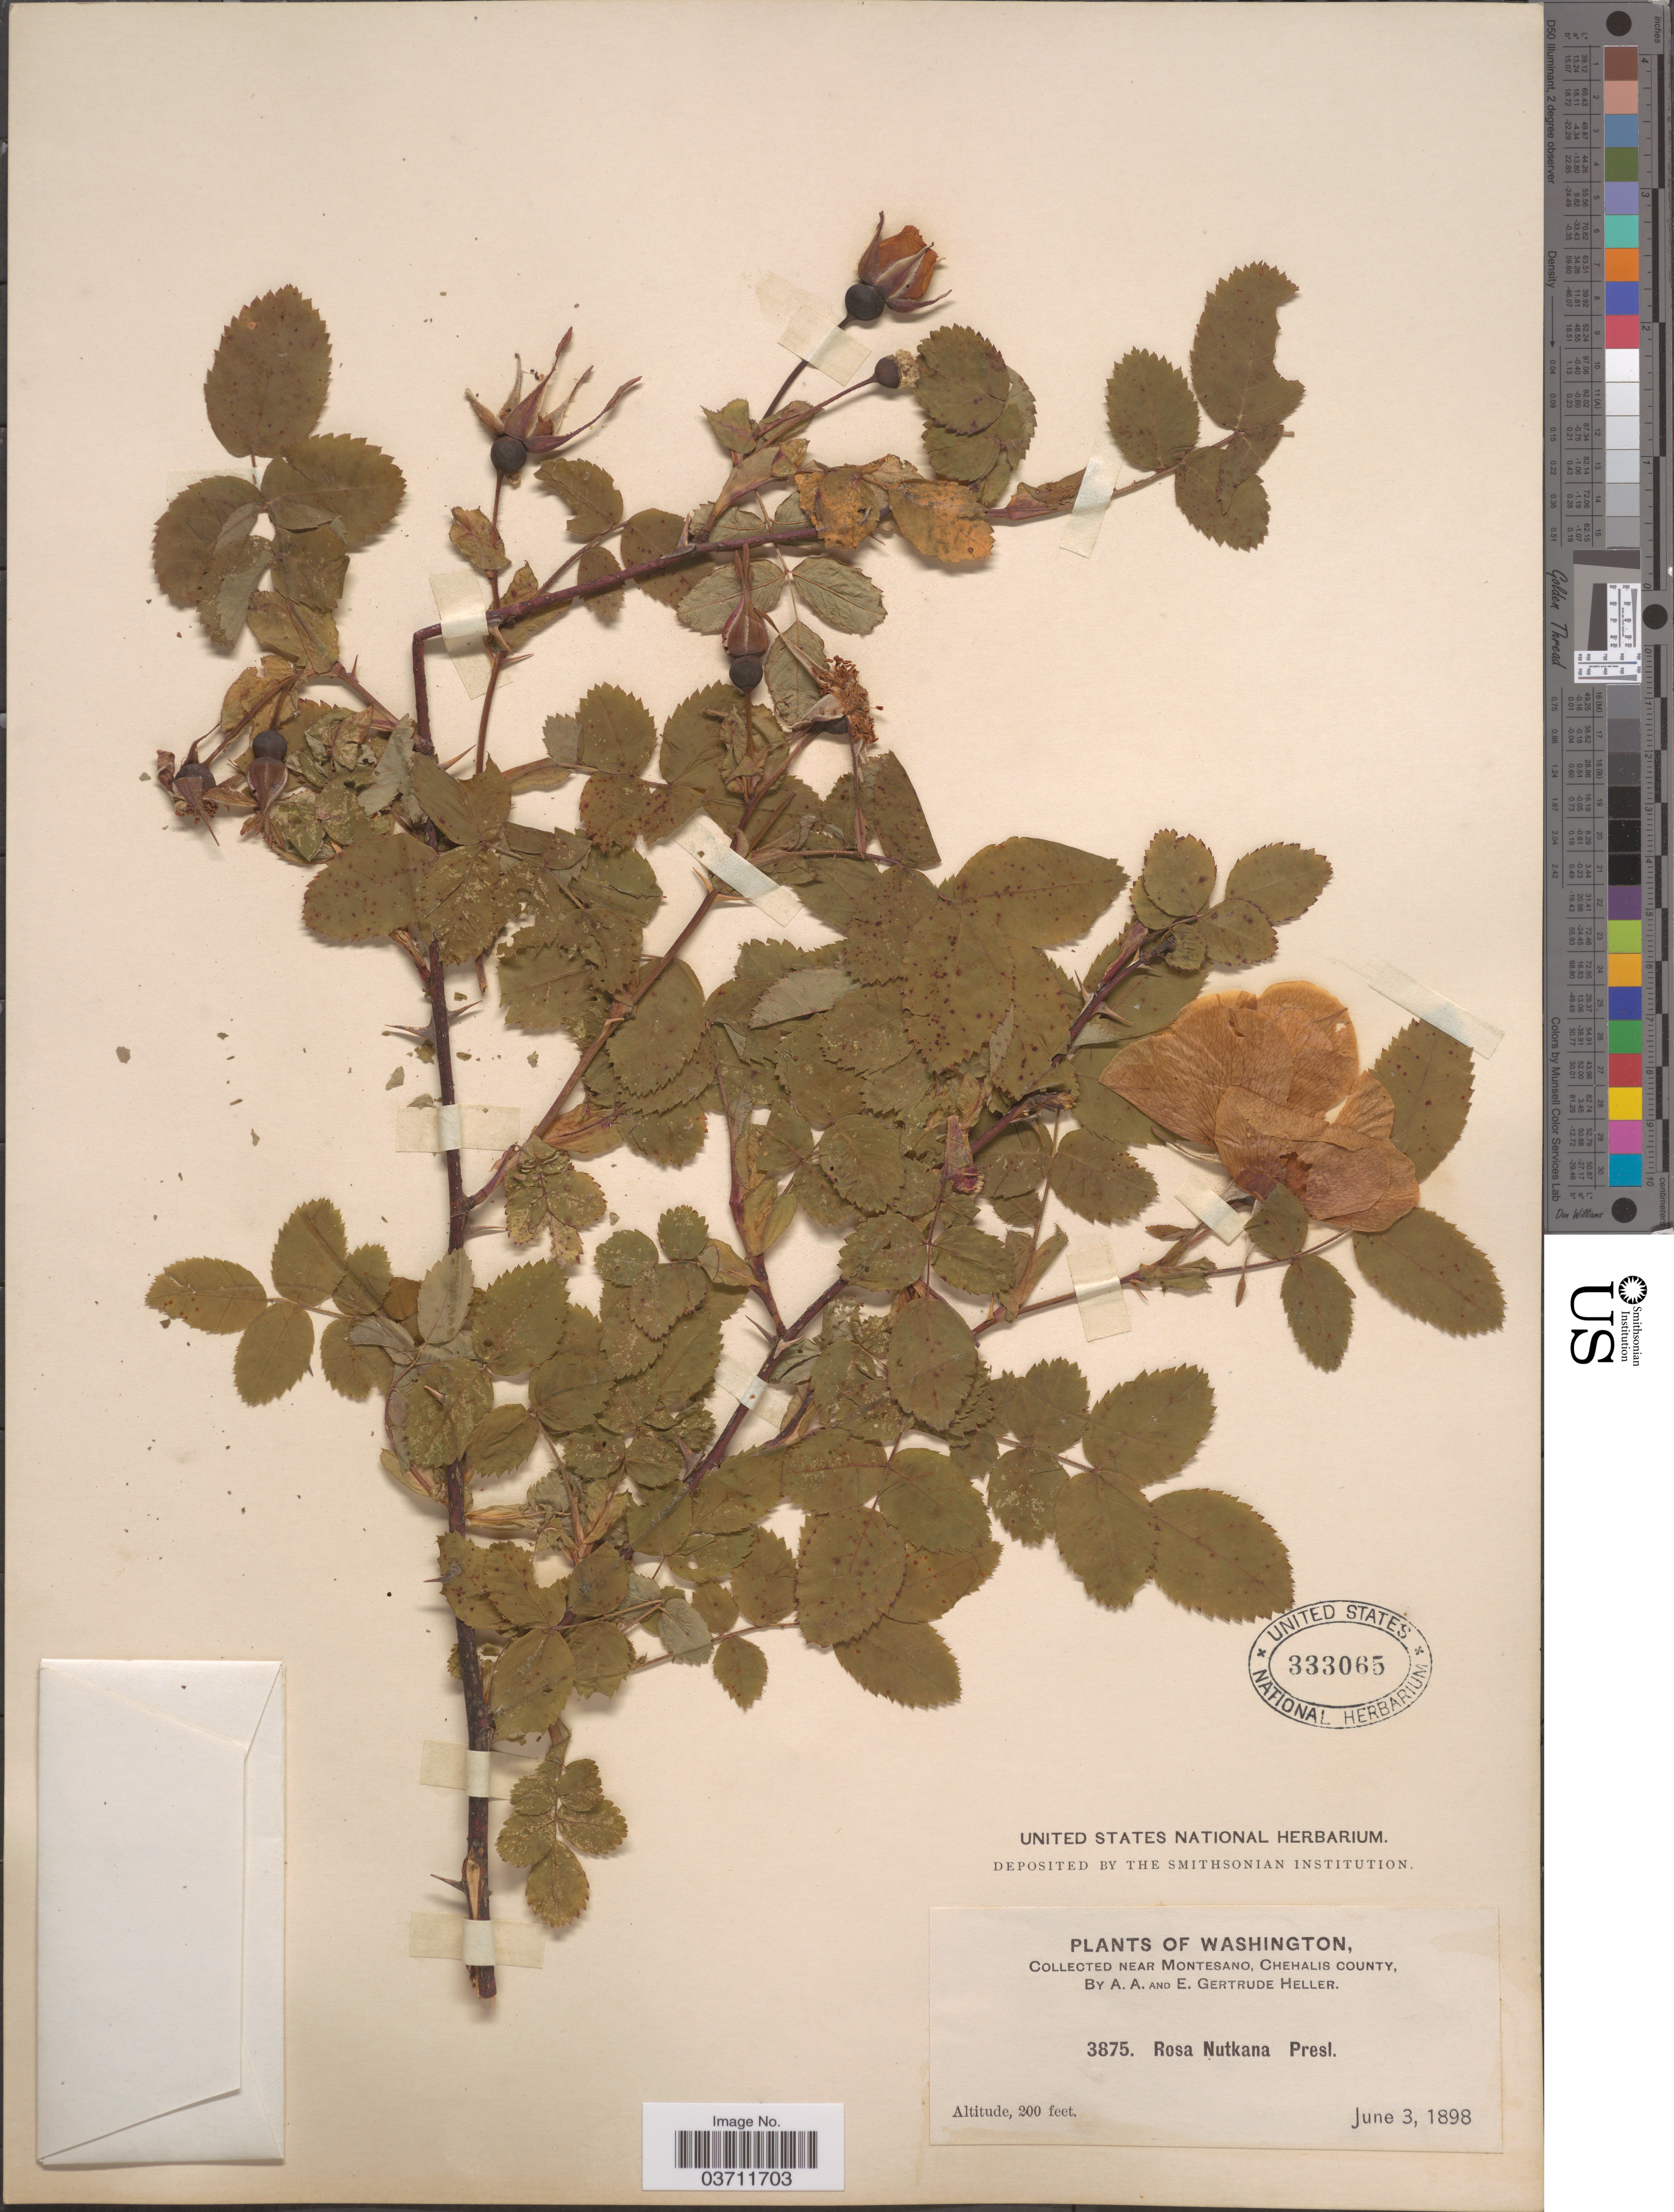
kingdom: Plantae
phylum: Tracheophyta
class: Magnoliopsida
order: Rosales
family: Rosaceae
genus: Rosa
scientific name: Rosa nutkana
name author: C. Presl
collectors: A. A. Heller & E. G. Heller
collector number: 3875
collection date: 1898-06-03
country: United States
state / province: Washington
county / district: Grays Harbor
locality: Near Montesano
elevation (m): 61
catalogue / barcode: US 333065